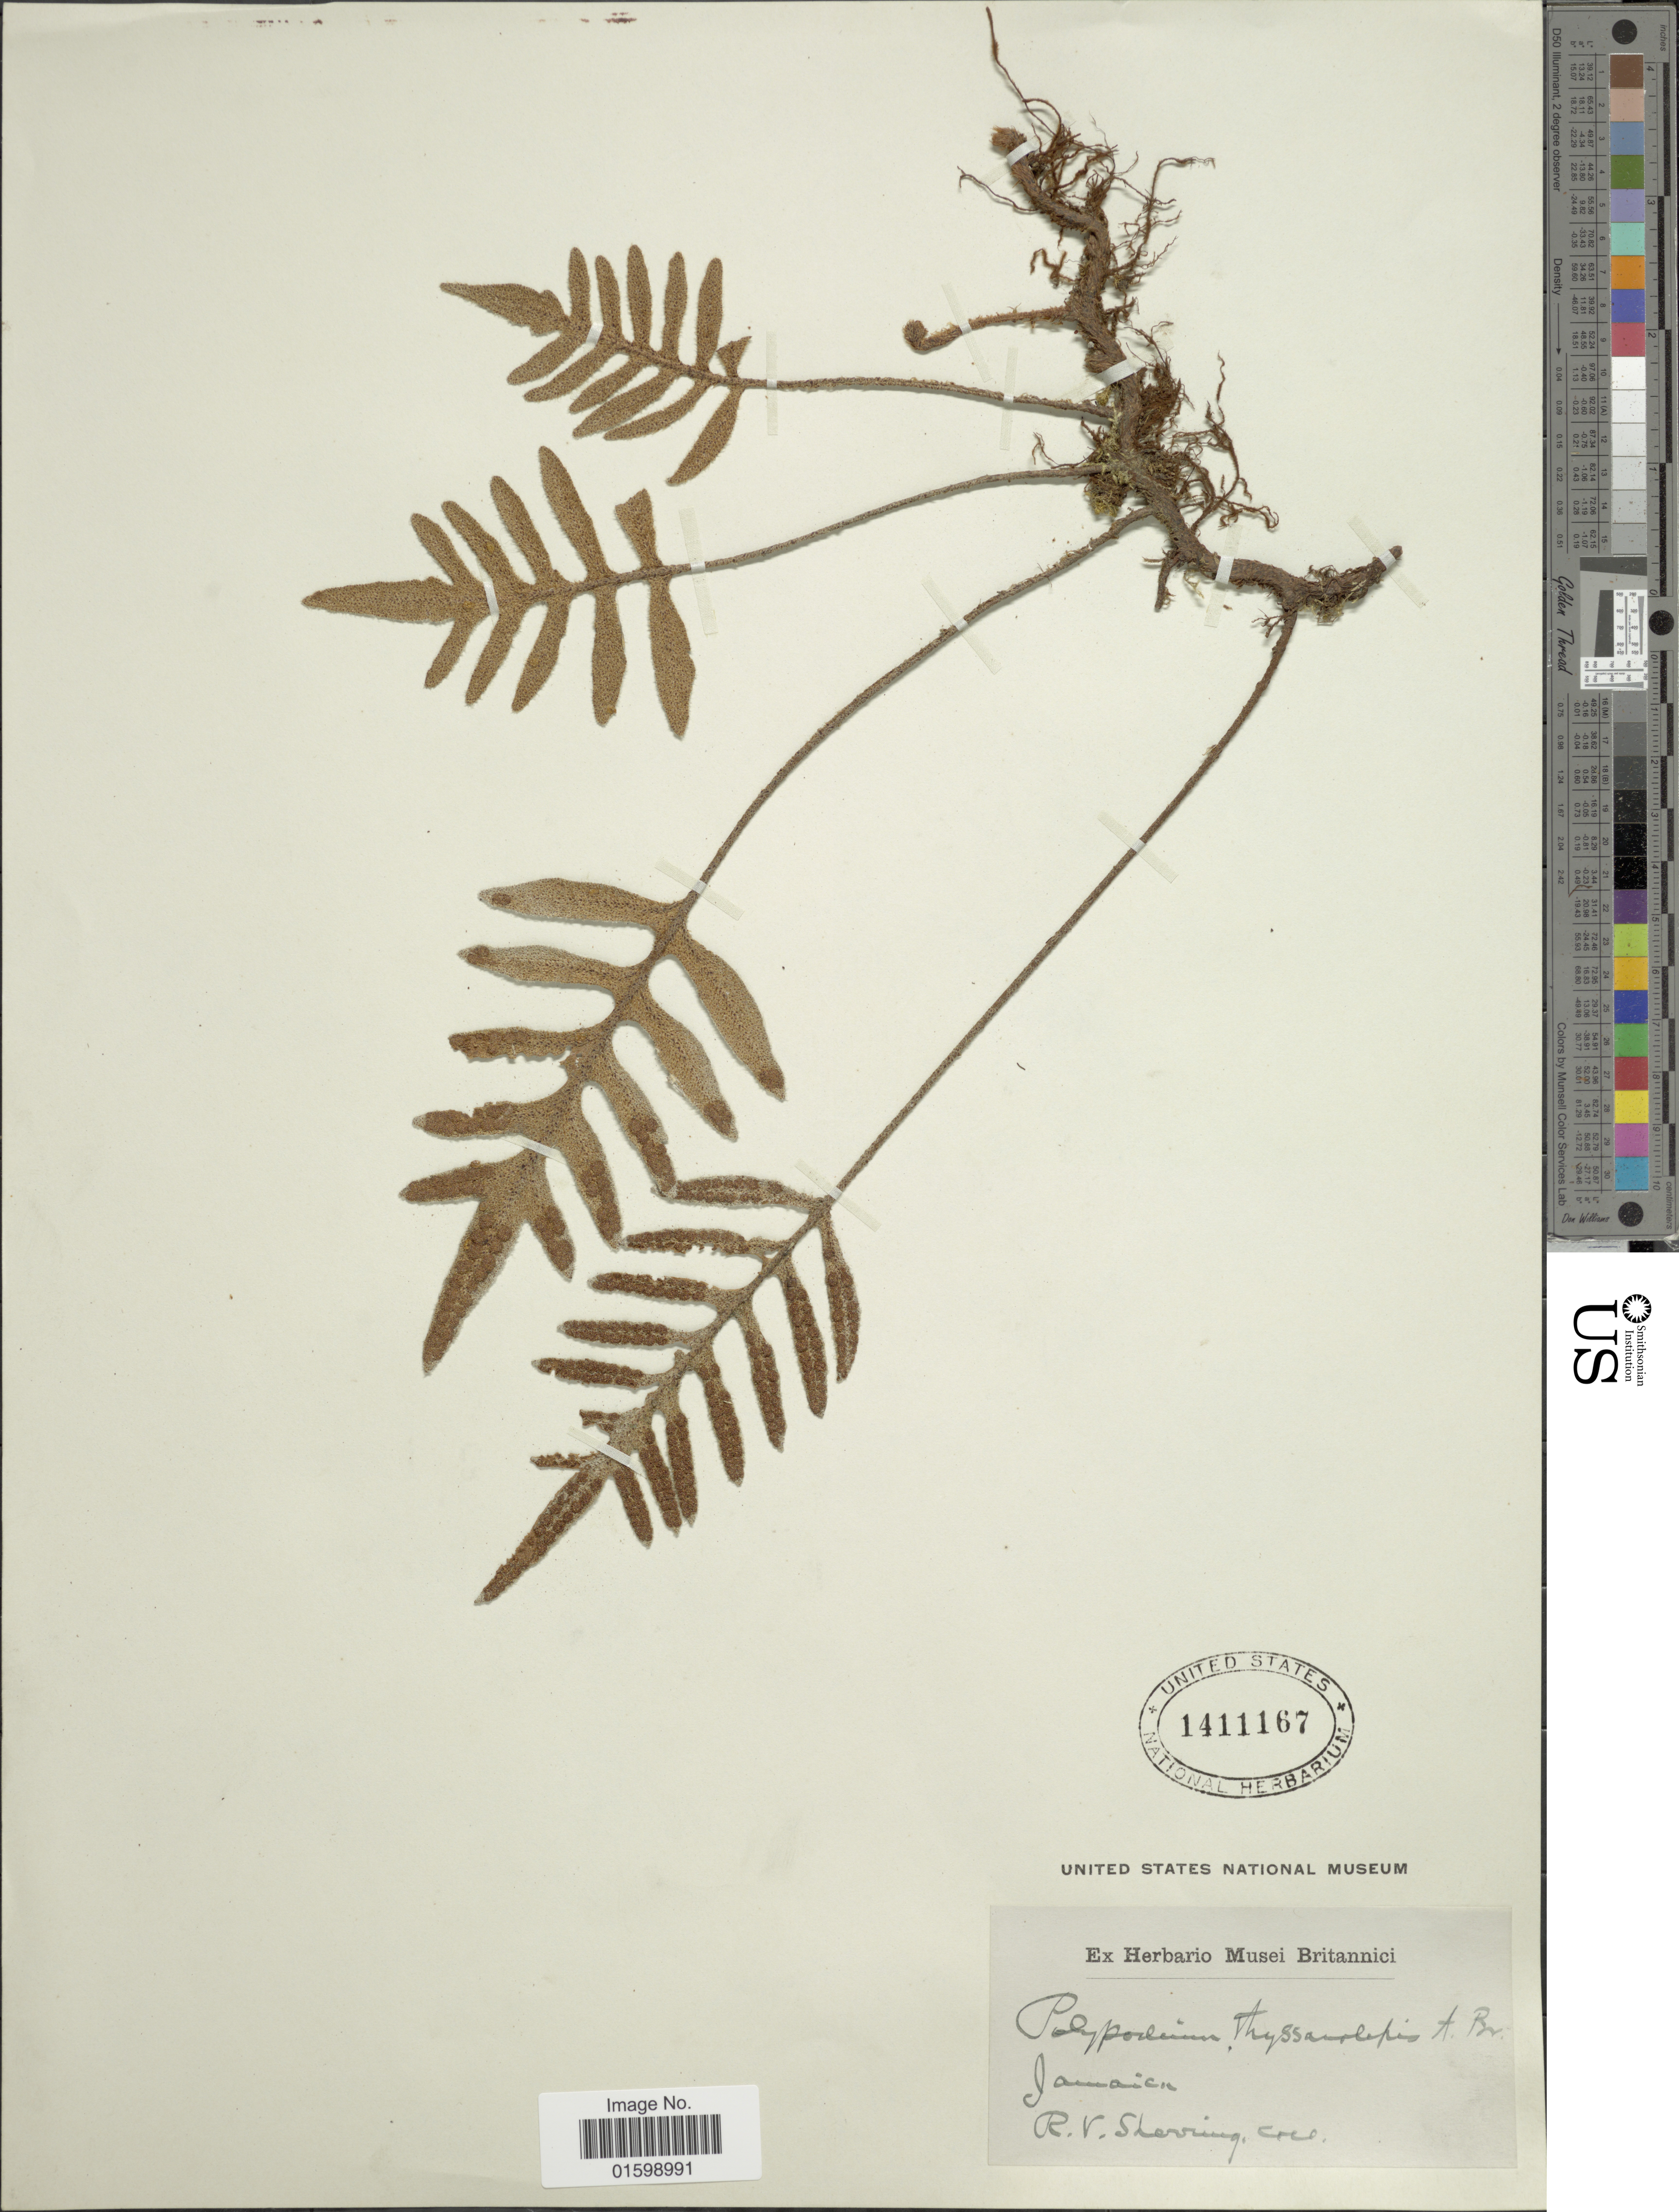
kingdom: Plantae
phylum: Tracheophyta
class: Polypodiopsida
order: Polypodiales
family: Polypodiaceae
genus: Pleopeltis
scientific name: Pleopeltis thyssanolepis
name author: (A. Braun ex Klotzsch) E.G. Andrews & Windham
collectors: R. Sherring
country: Jamaica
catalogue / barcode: US 1411167